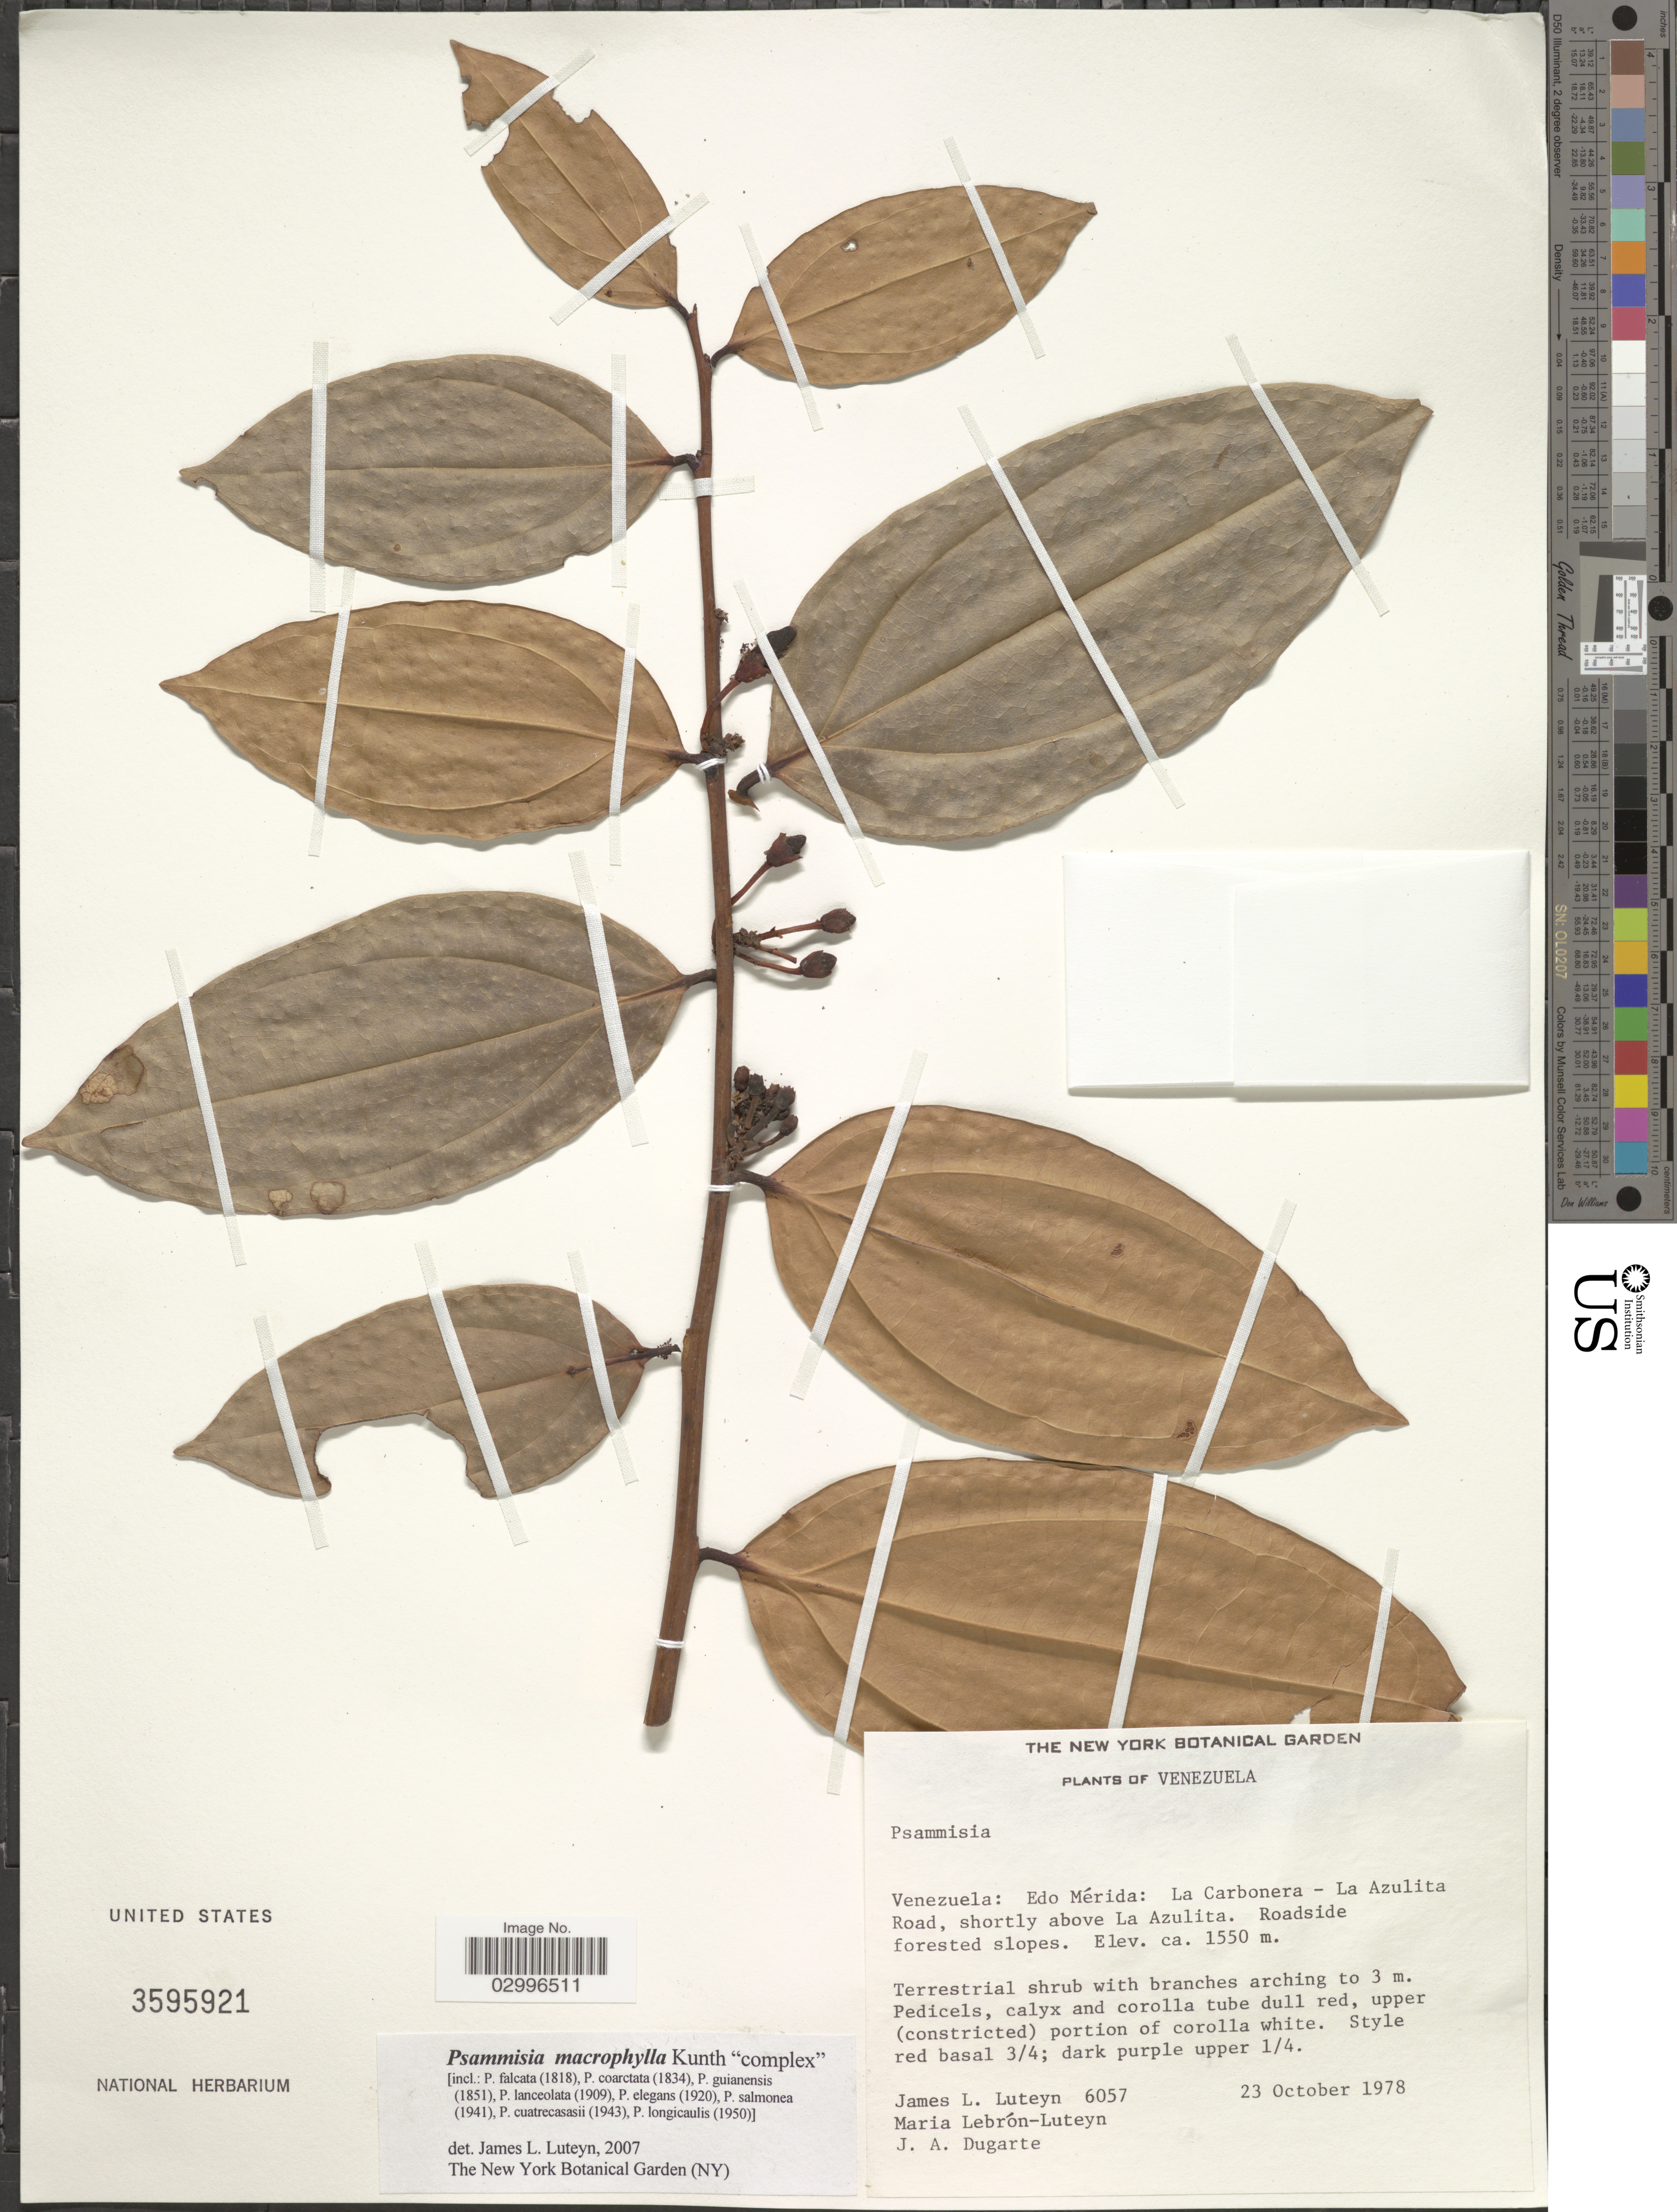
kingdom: Plantae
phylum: Tracheophyta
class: Magnoliopsida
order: Ericales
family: Ericaceae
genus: Psammisia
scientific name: Psammisia macrophylla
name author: (Kunth) Klotzsch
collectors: J. L. Luteyn, M. L. Lebrón-Luteyn & J. Dugarte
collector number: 6057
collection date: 1978-10-23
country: Venezuela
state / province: Mérida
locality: La Carbonera - La Azulita Road, shortly above La Azulita.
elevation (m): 1550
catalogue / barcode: US 3595921